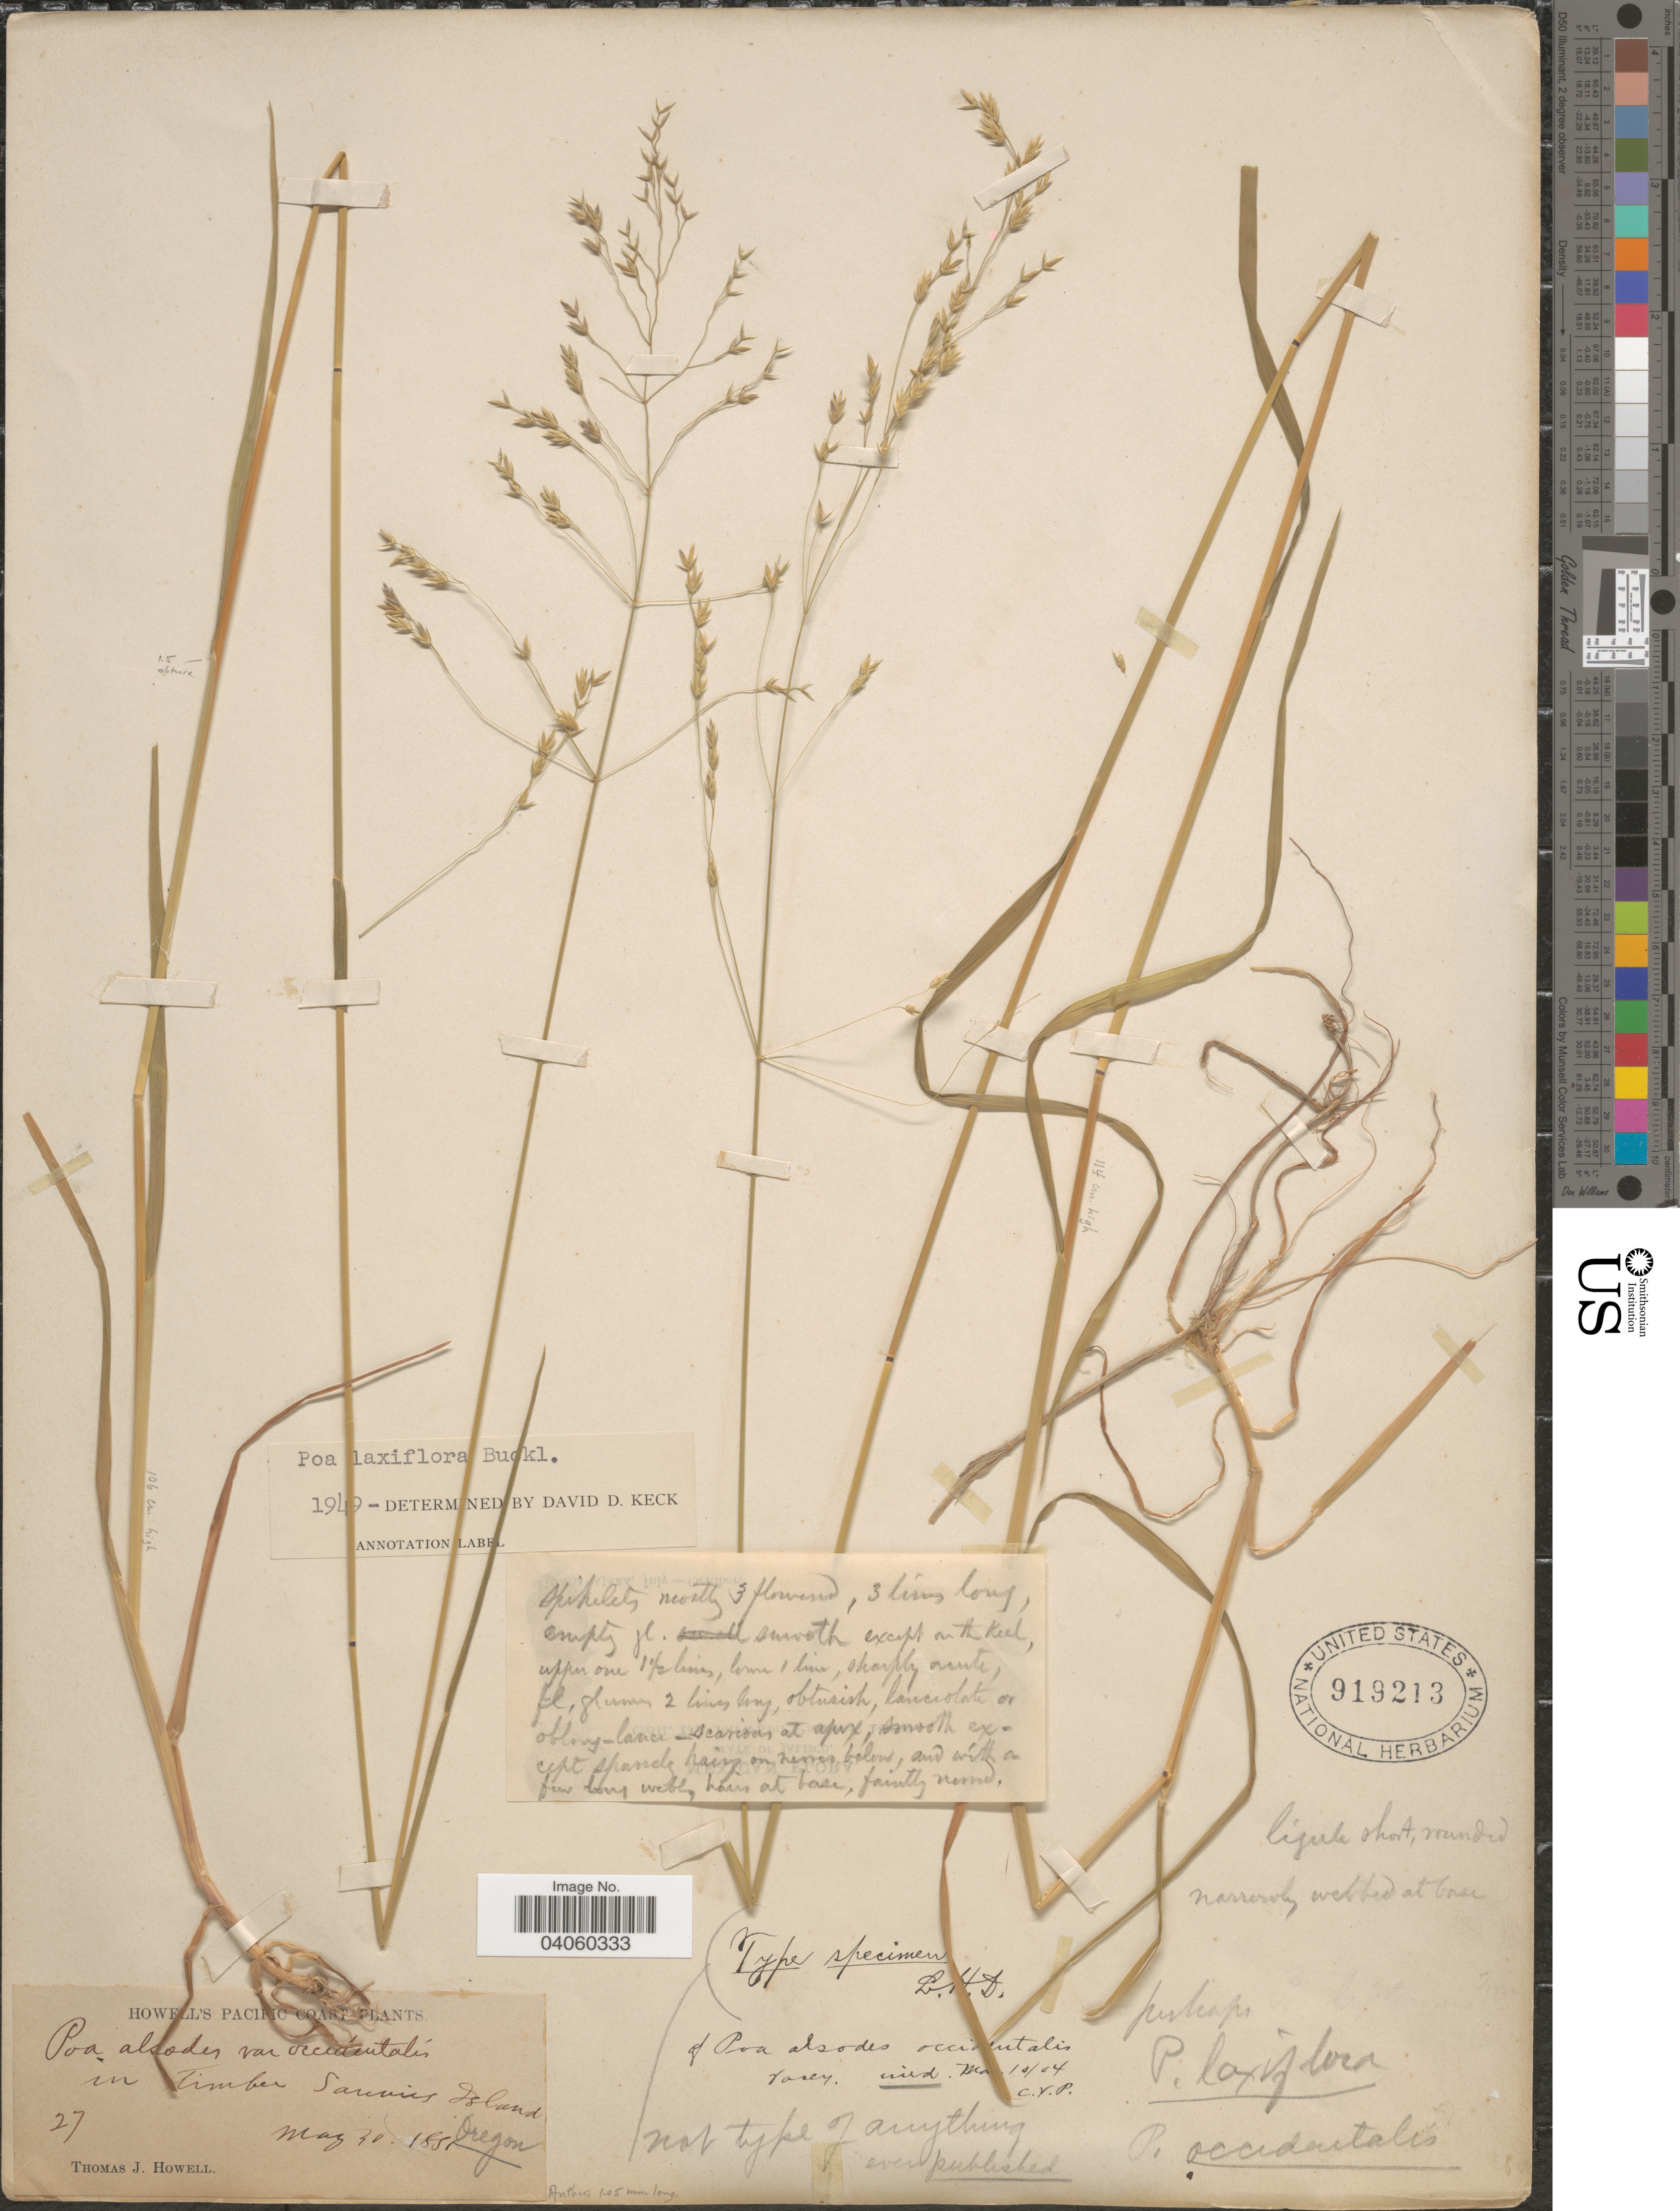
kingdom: Plantae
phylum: Tracheophyta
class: Liliopsida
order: Poales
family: Poaceae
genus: Poa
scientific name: Poa laxiflora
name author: Buckley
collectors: T. J. Howell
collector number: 27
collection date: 1885-05-30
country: United States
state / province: Oregon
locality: Pacific Coast. In timber Sauvies Island.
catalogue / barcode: US 919213